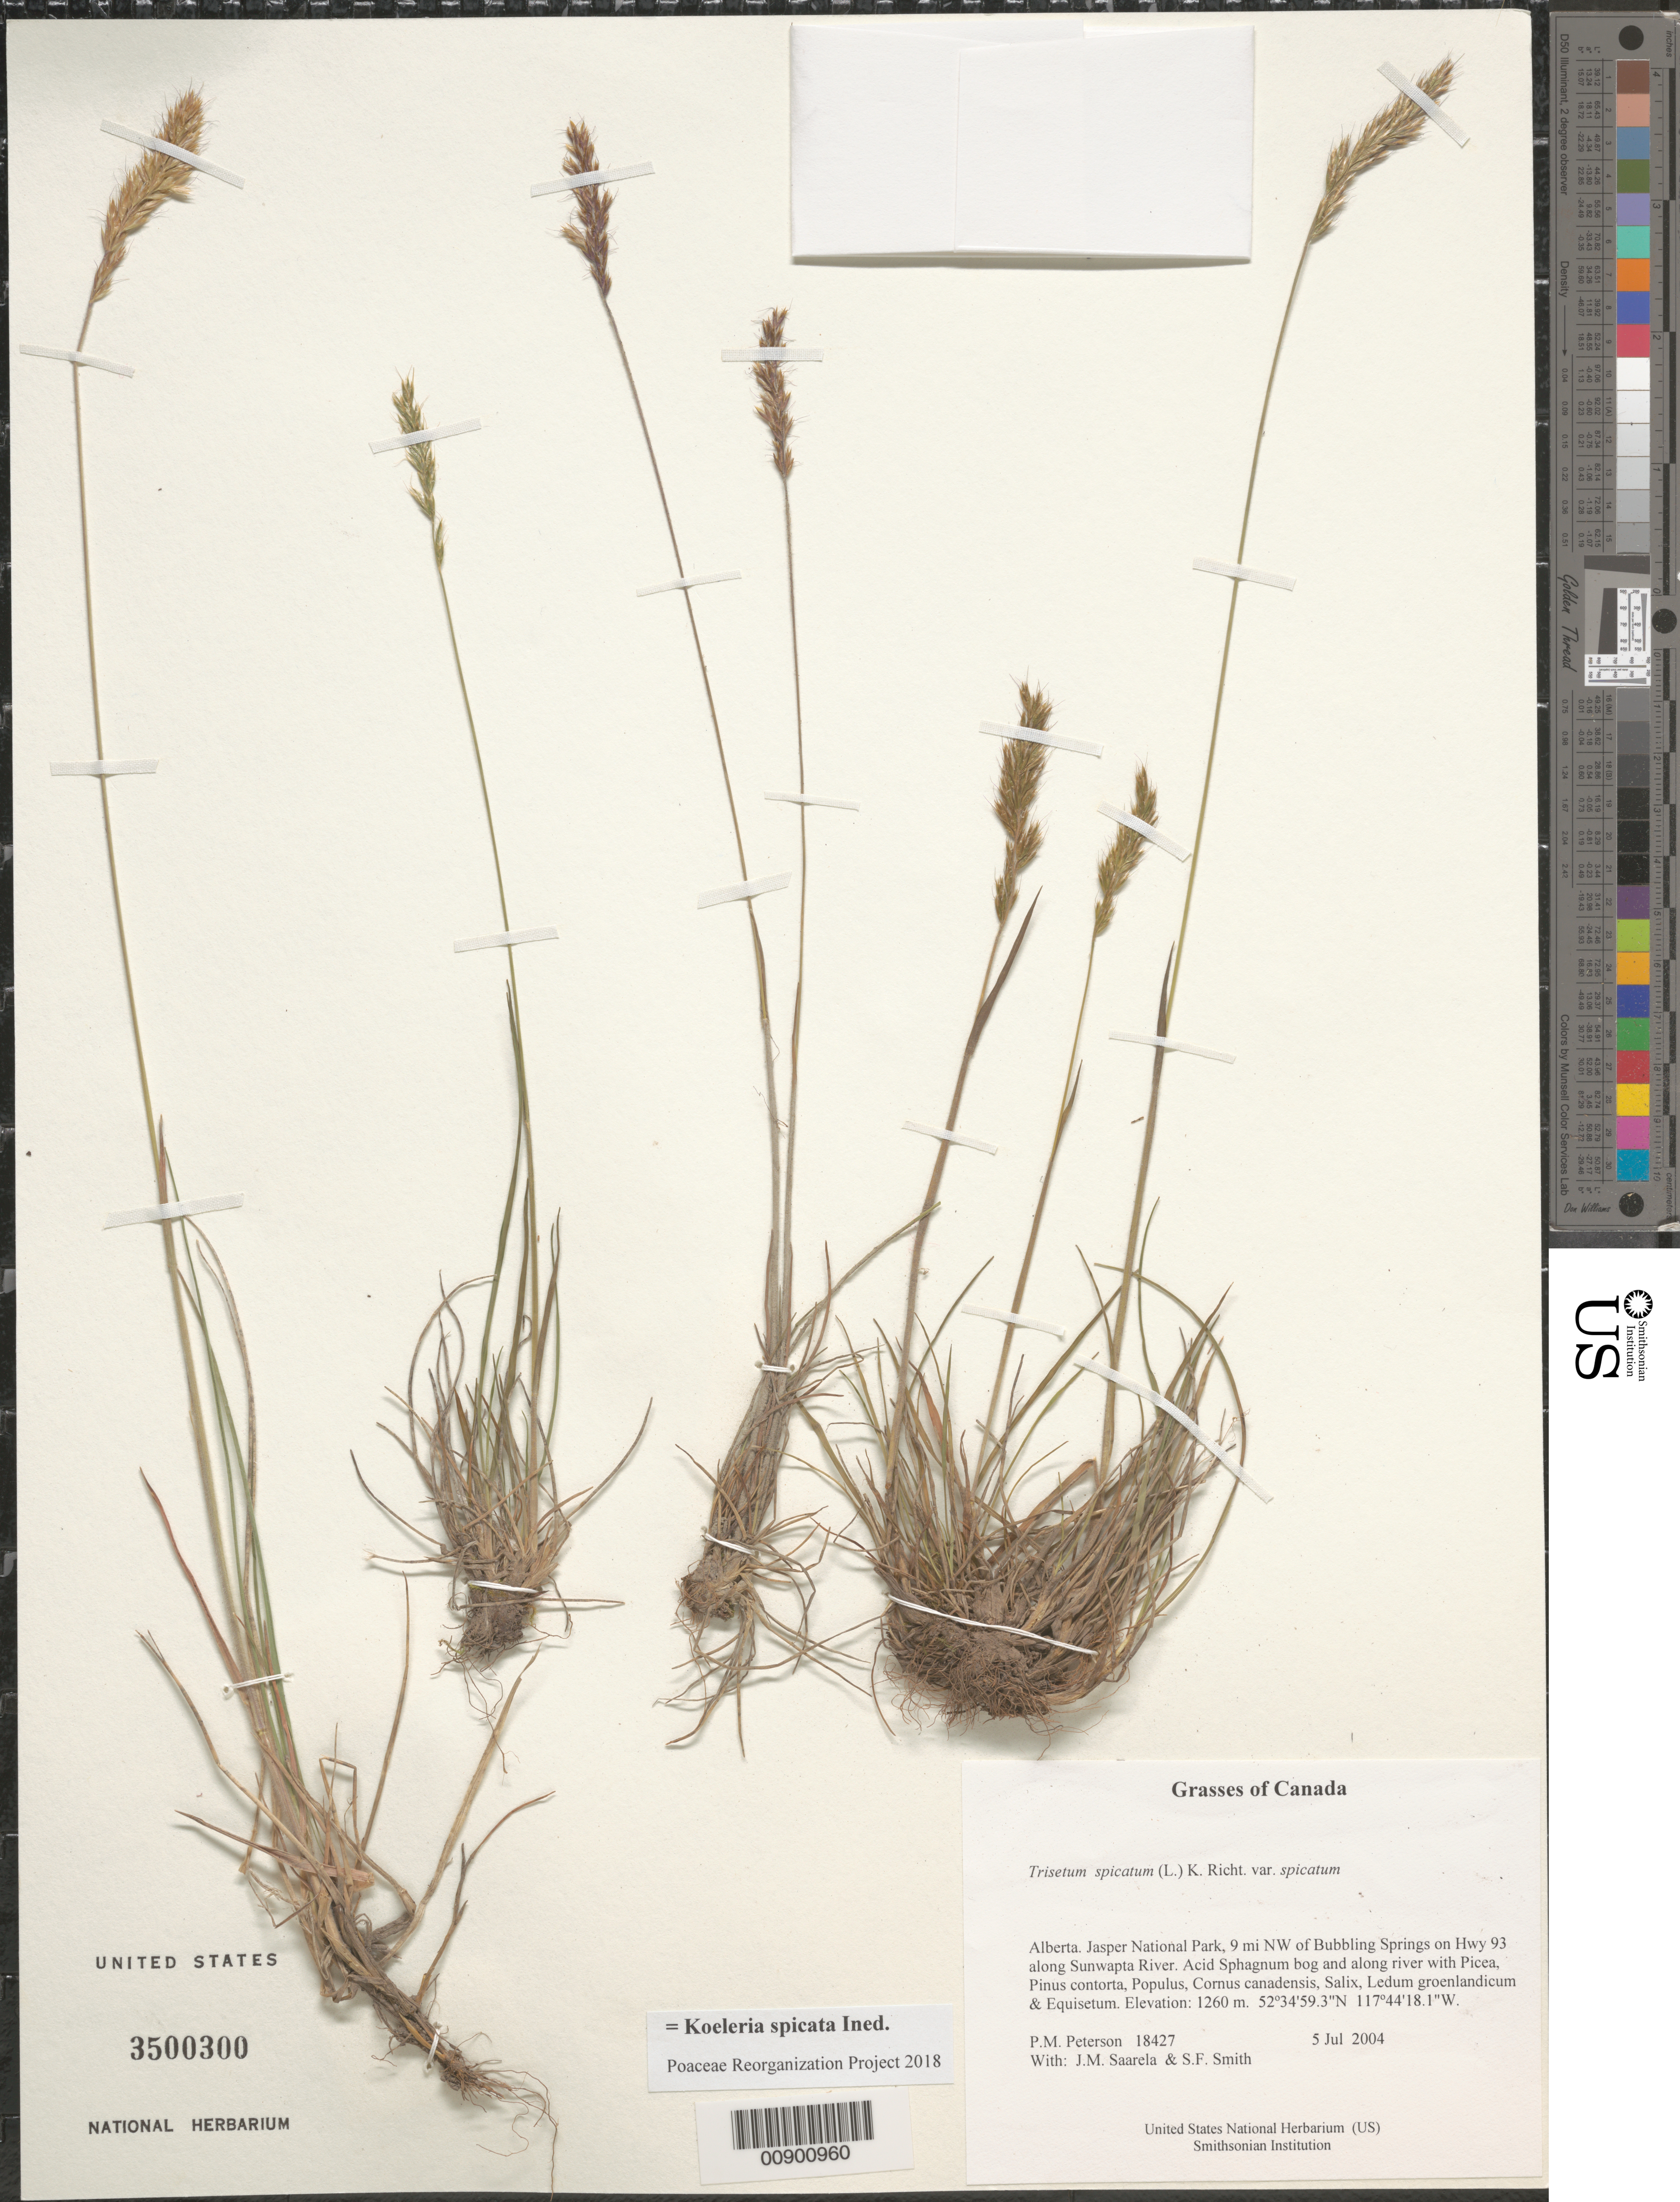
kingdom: Plantae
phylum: Tracheophyta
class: Liliopsida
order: Poales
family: Poaceae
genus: Koeleria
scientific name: Koeleria spicata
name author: (L.) Barberá et al.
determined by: Poaceae Reorganization Project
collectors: P. M. Peterson, J. Saarela & S.F. Smith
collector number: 18427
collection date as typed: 05 Jul 2004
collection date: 2004-07-05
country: Canada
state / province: Alberta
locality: Jasper National Park, 9 mi NW of Bubbling Springs on Hwy 93 along Sunwapta River. Acid Sphagnum bog and along river with Picea, Pinus contorta, Populus, Cornus canadensis, Salix, Ledum groenlandicum & Equisetum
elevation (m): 1260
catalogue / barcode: US 3500300